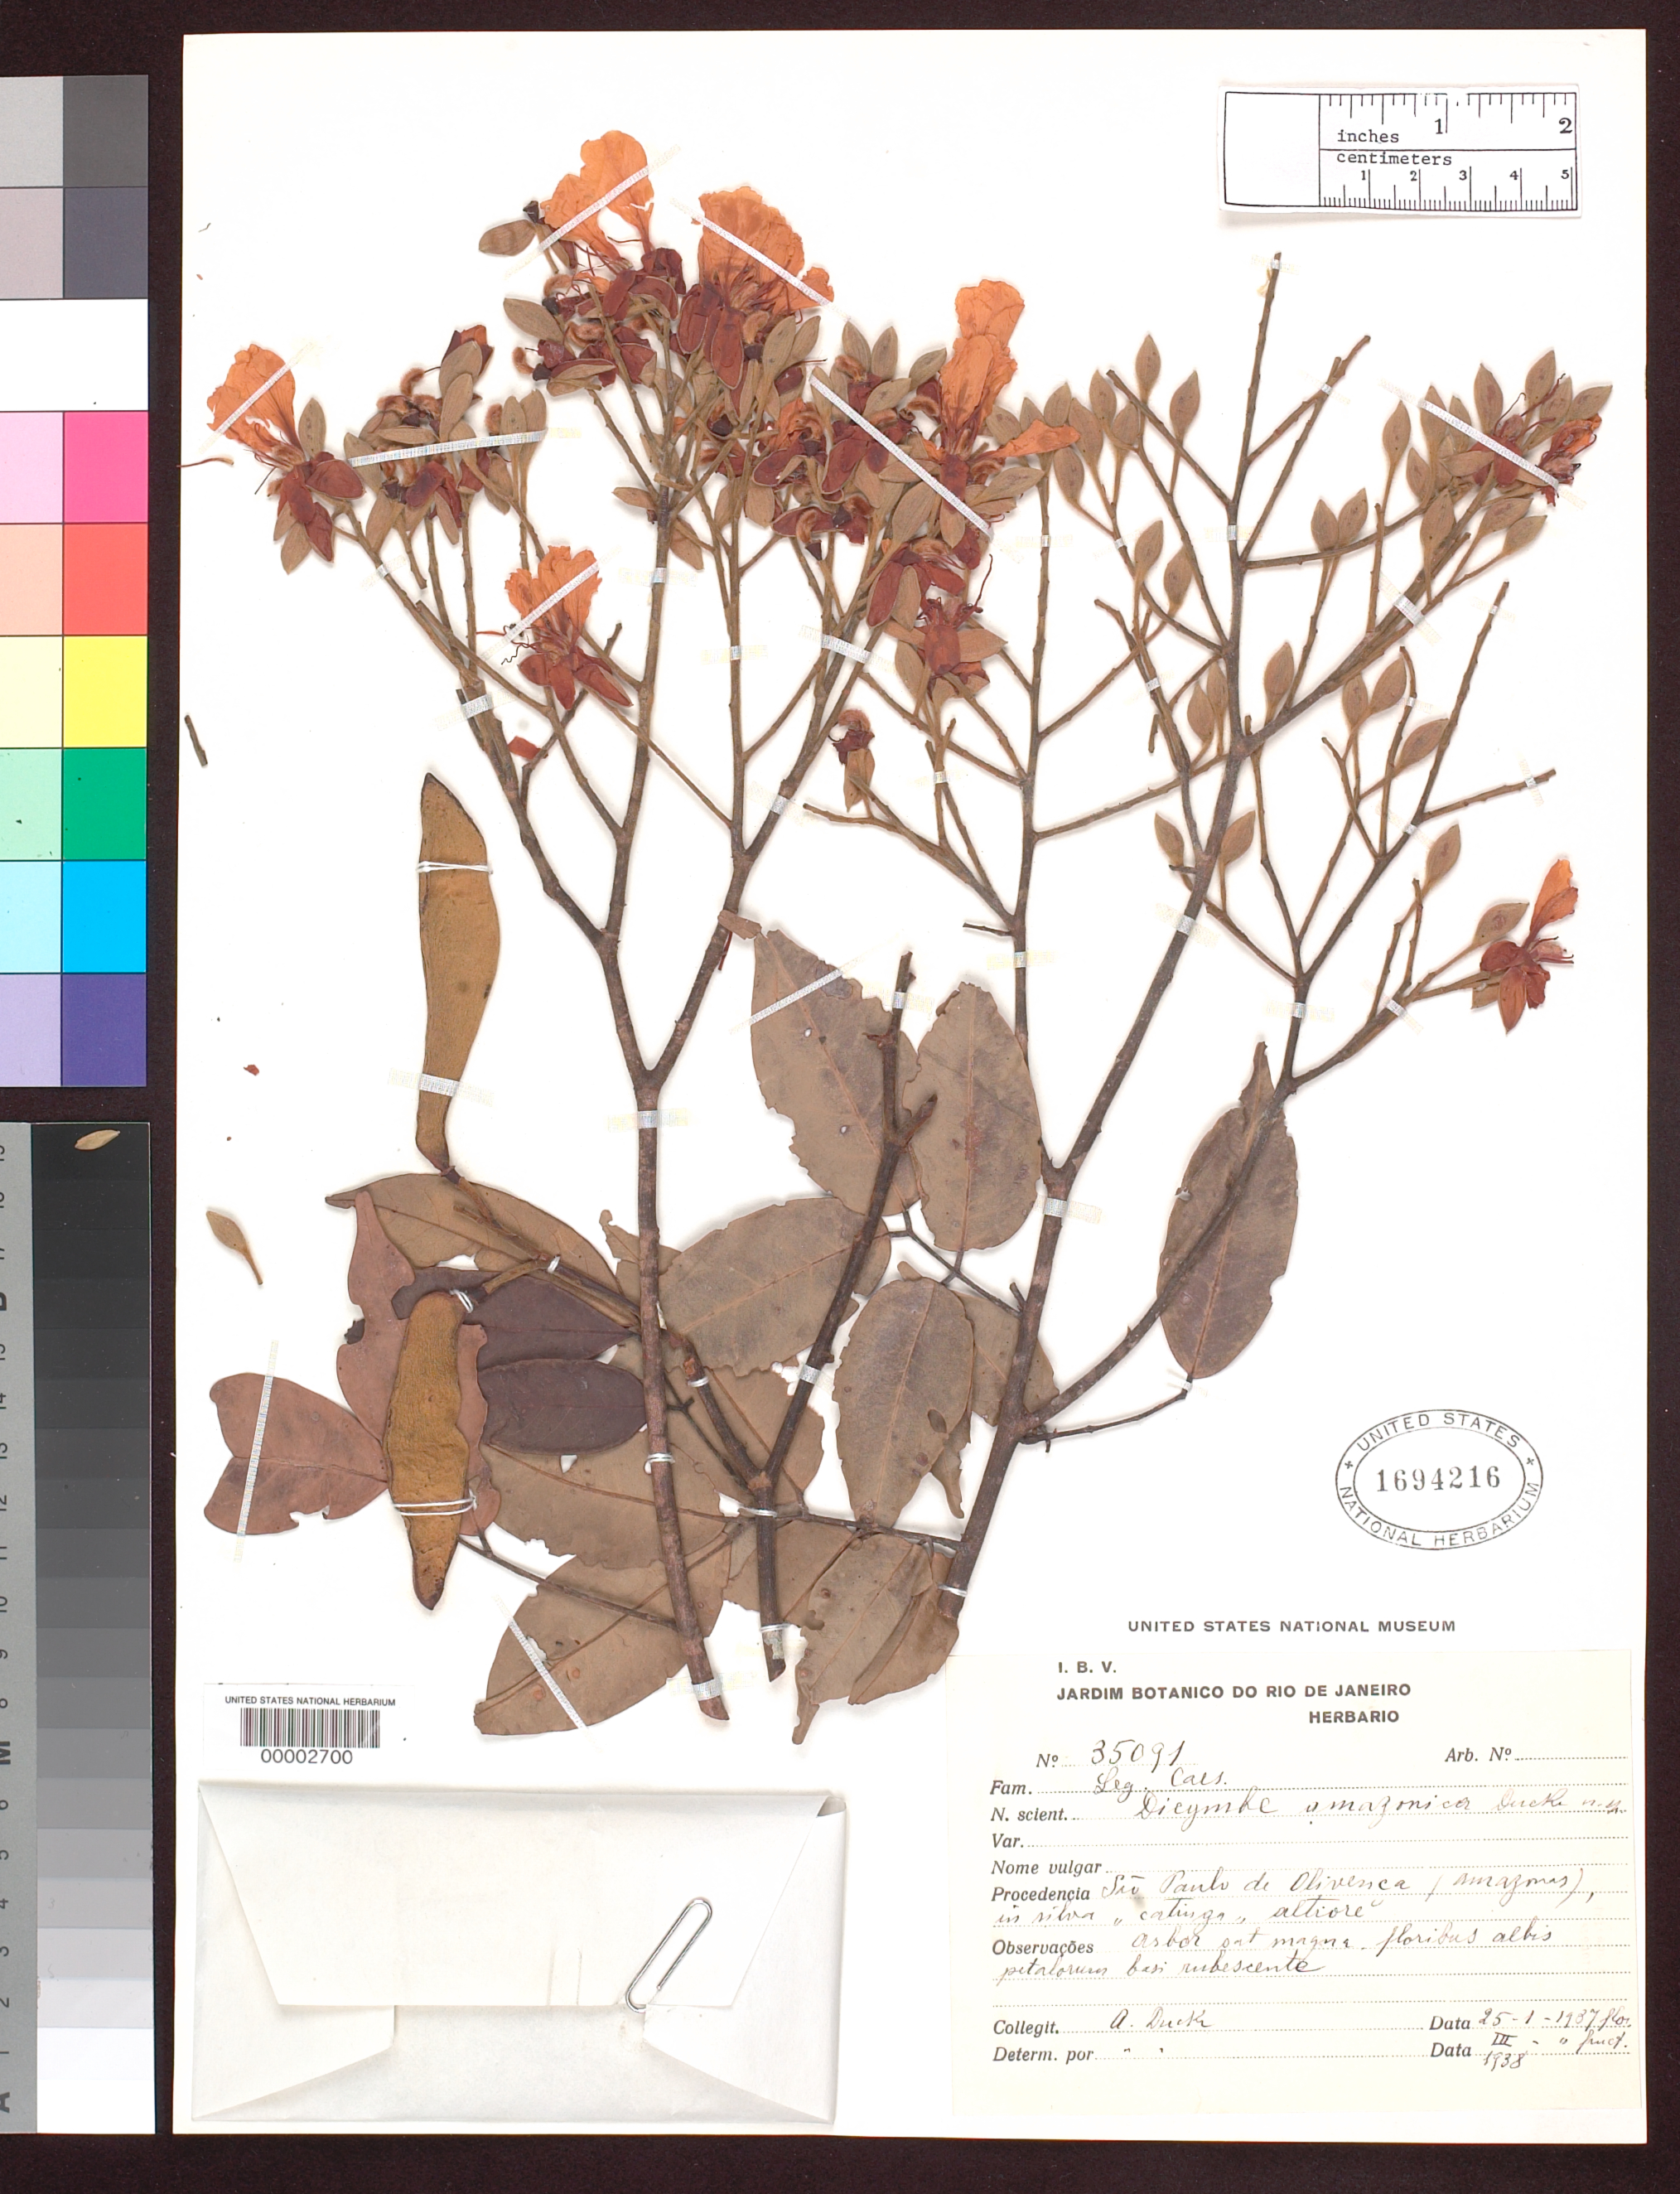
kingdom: Plantae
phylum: Tracheophyta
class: Magnoliopsida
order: Fabales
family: Fabaceae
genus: Dicymbe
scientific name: Dicymbe amazonica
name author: Ducke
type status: Isosyntype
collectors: A. Ducke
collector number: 35091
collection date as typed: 25 Jan 1937 and -- Mar 1938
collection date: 1937-01-25,1938-03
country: Brazil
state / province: Amazonas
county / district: San Paulo de Olivenca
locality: Sao Paulo de Olivenca.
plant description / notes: Protologue cites a single collection (Ducke 35091) but includes two elements (syntypes) with different collection dates, 25 Jan 1937 (fl.) and Mar 1938 (fr).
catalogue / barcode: US 1694216